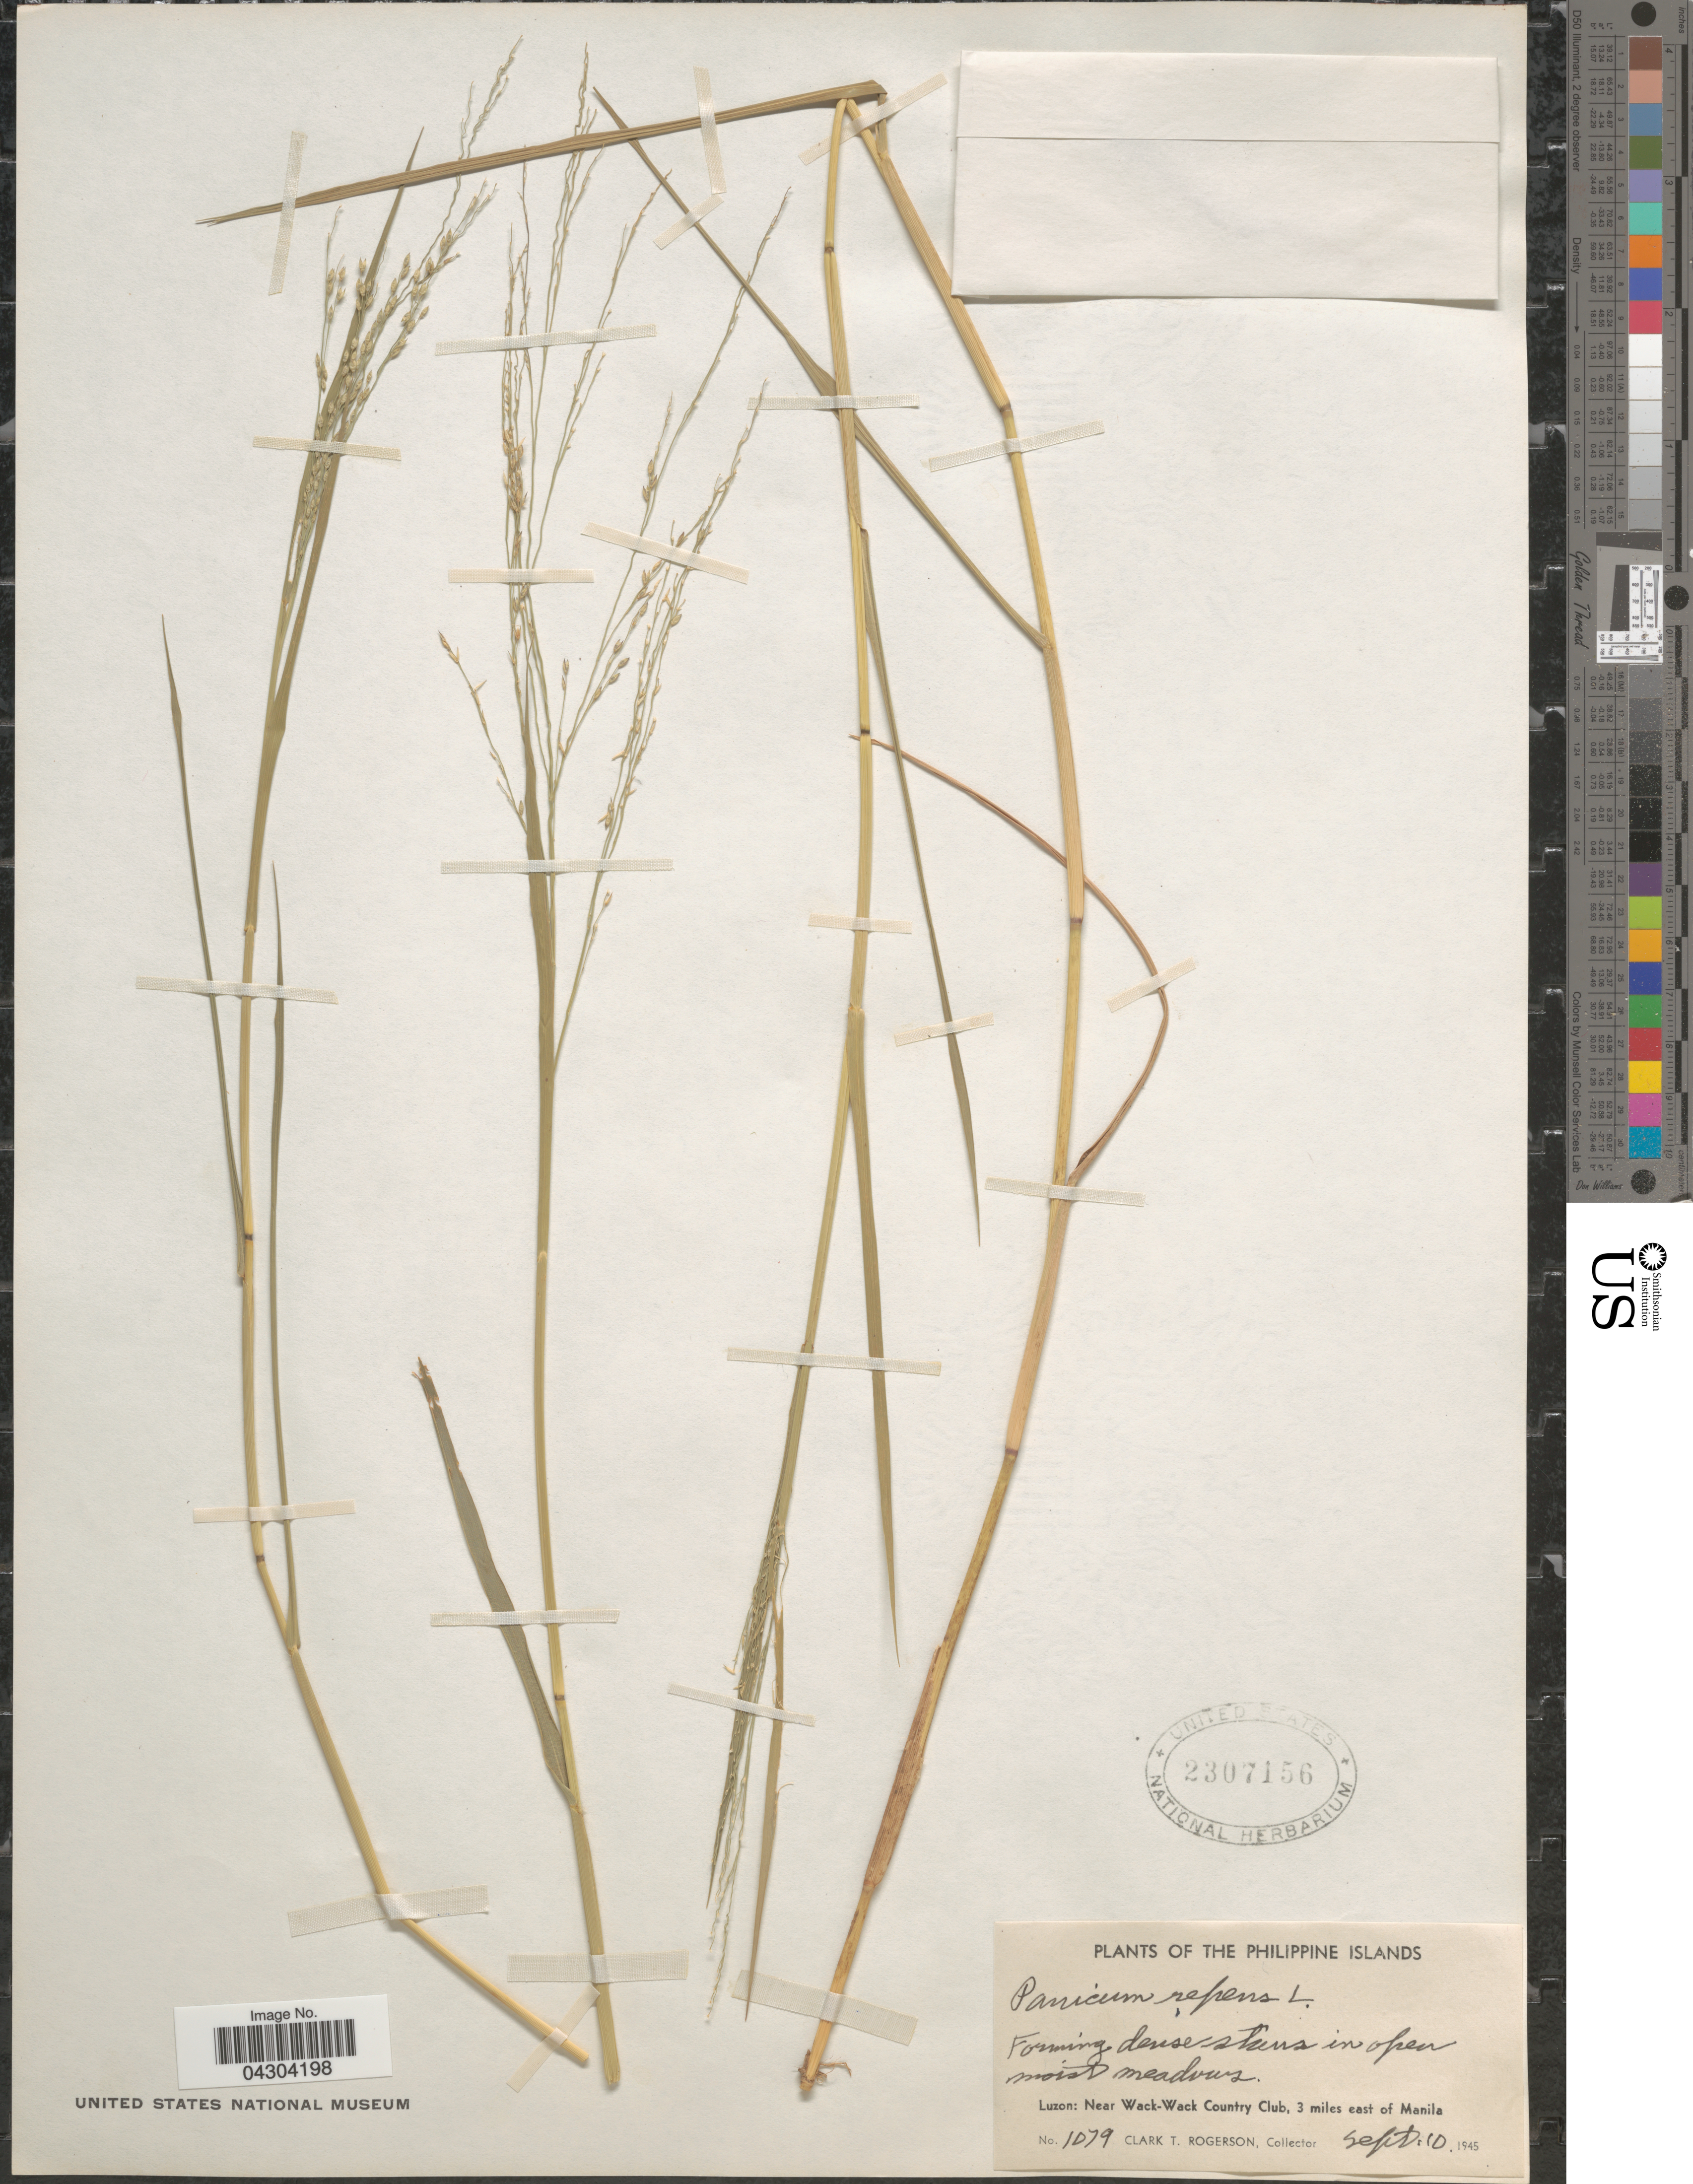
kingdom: Plantae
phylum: Tracheophyta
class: Liliopsida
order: Poales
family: Poaceae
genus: Panicum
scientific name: Panicum repens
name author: L.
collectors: C. Rogerson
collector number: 1079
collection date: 1945-09-10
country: Philippines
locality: The Philippine Islands. Luzon: Near Wack-Wack Country Club, 3 miles east of Manila.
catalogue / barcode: US 2307156